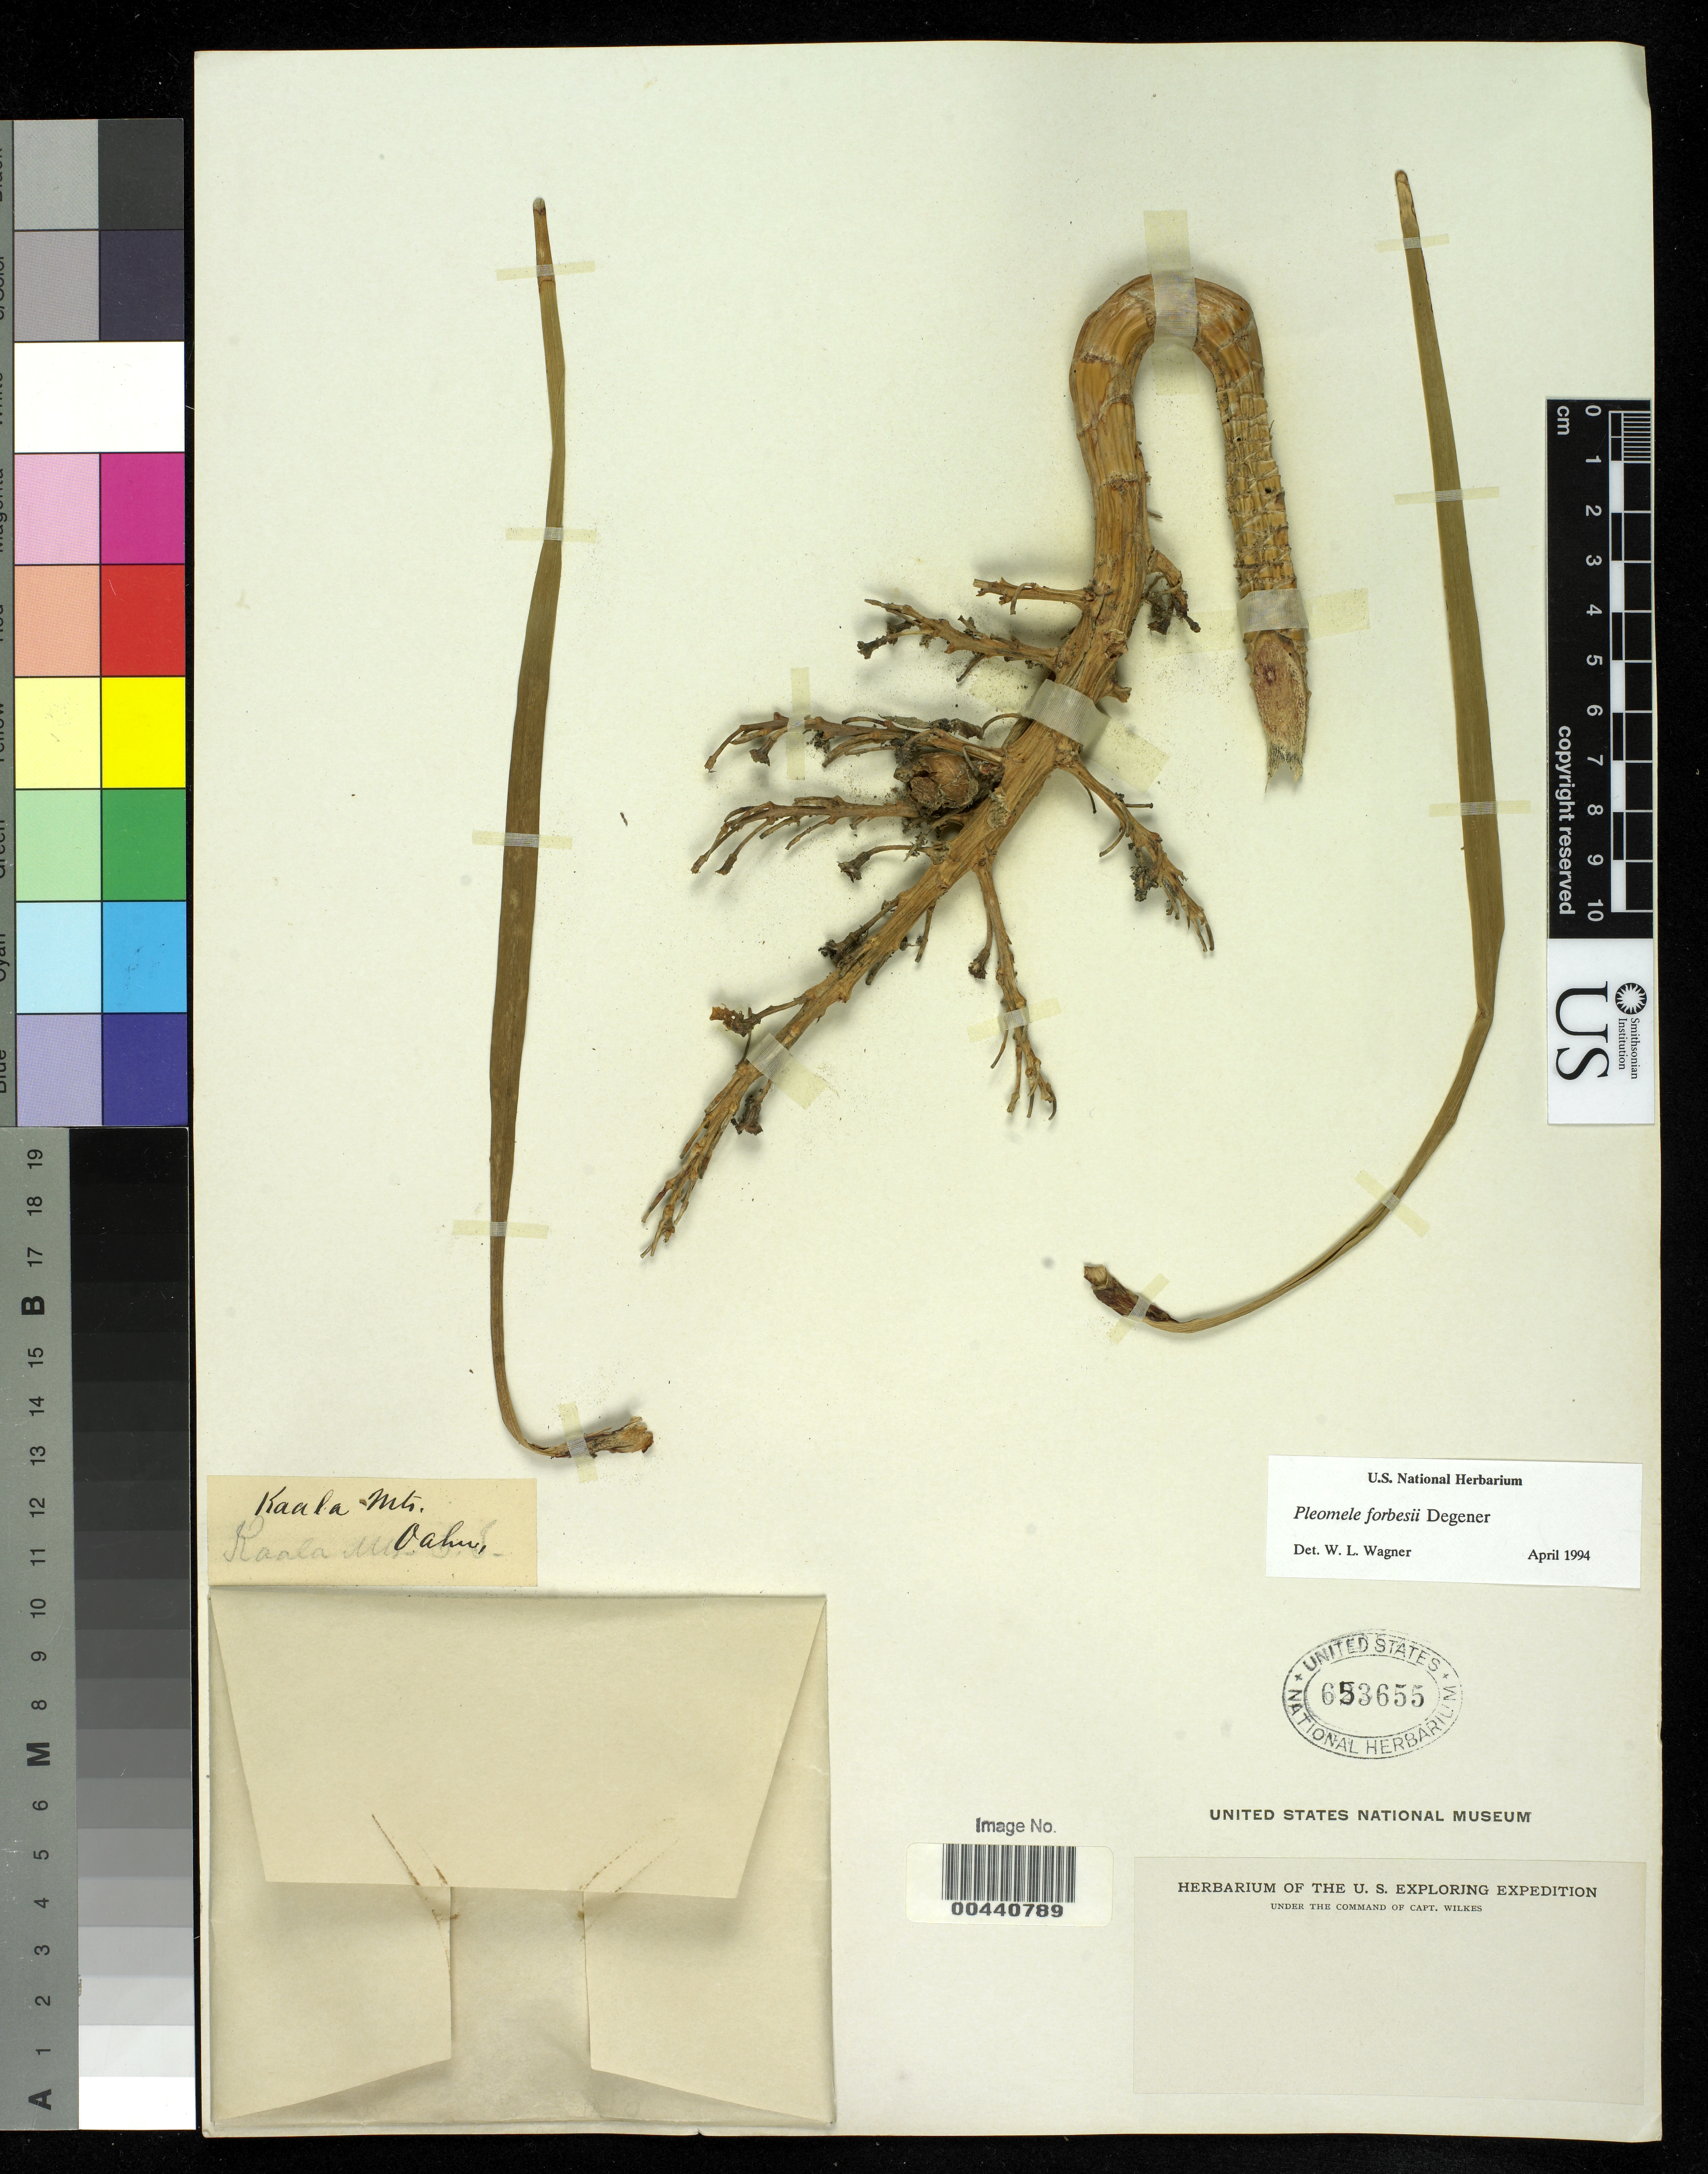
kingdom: Plantae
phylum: Tracheophyta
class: Liliopsida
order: Asparagales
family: Asparagaceae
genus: Dracaena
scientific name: Dracaena forbesii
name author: (O. Deg.) Jankalski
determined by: Wagner, W. L., (BOT), Smithsonian Institution - National Museum of Natural History (UNITED STATES)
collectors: Wilkes Explor. Exped.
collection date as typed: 1838 to -- --- 1842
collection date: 1838/1842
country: United States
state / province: Hawaii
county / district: Honolulu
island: Oahu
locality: Kaala Mts.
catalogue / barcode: US 653655